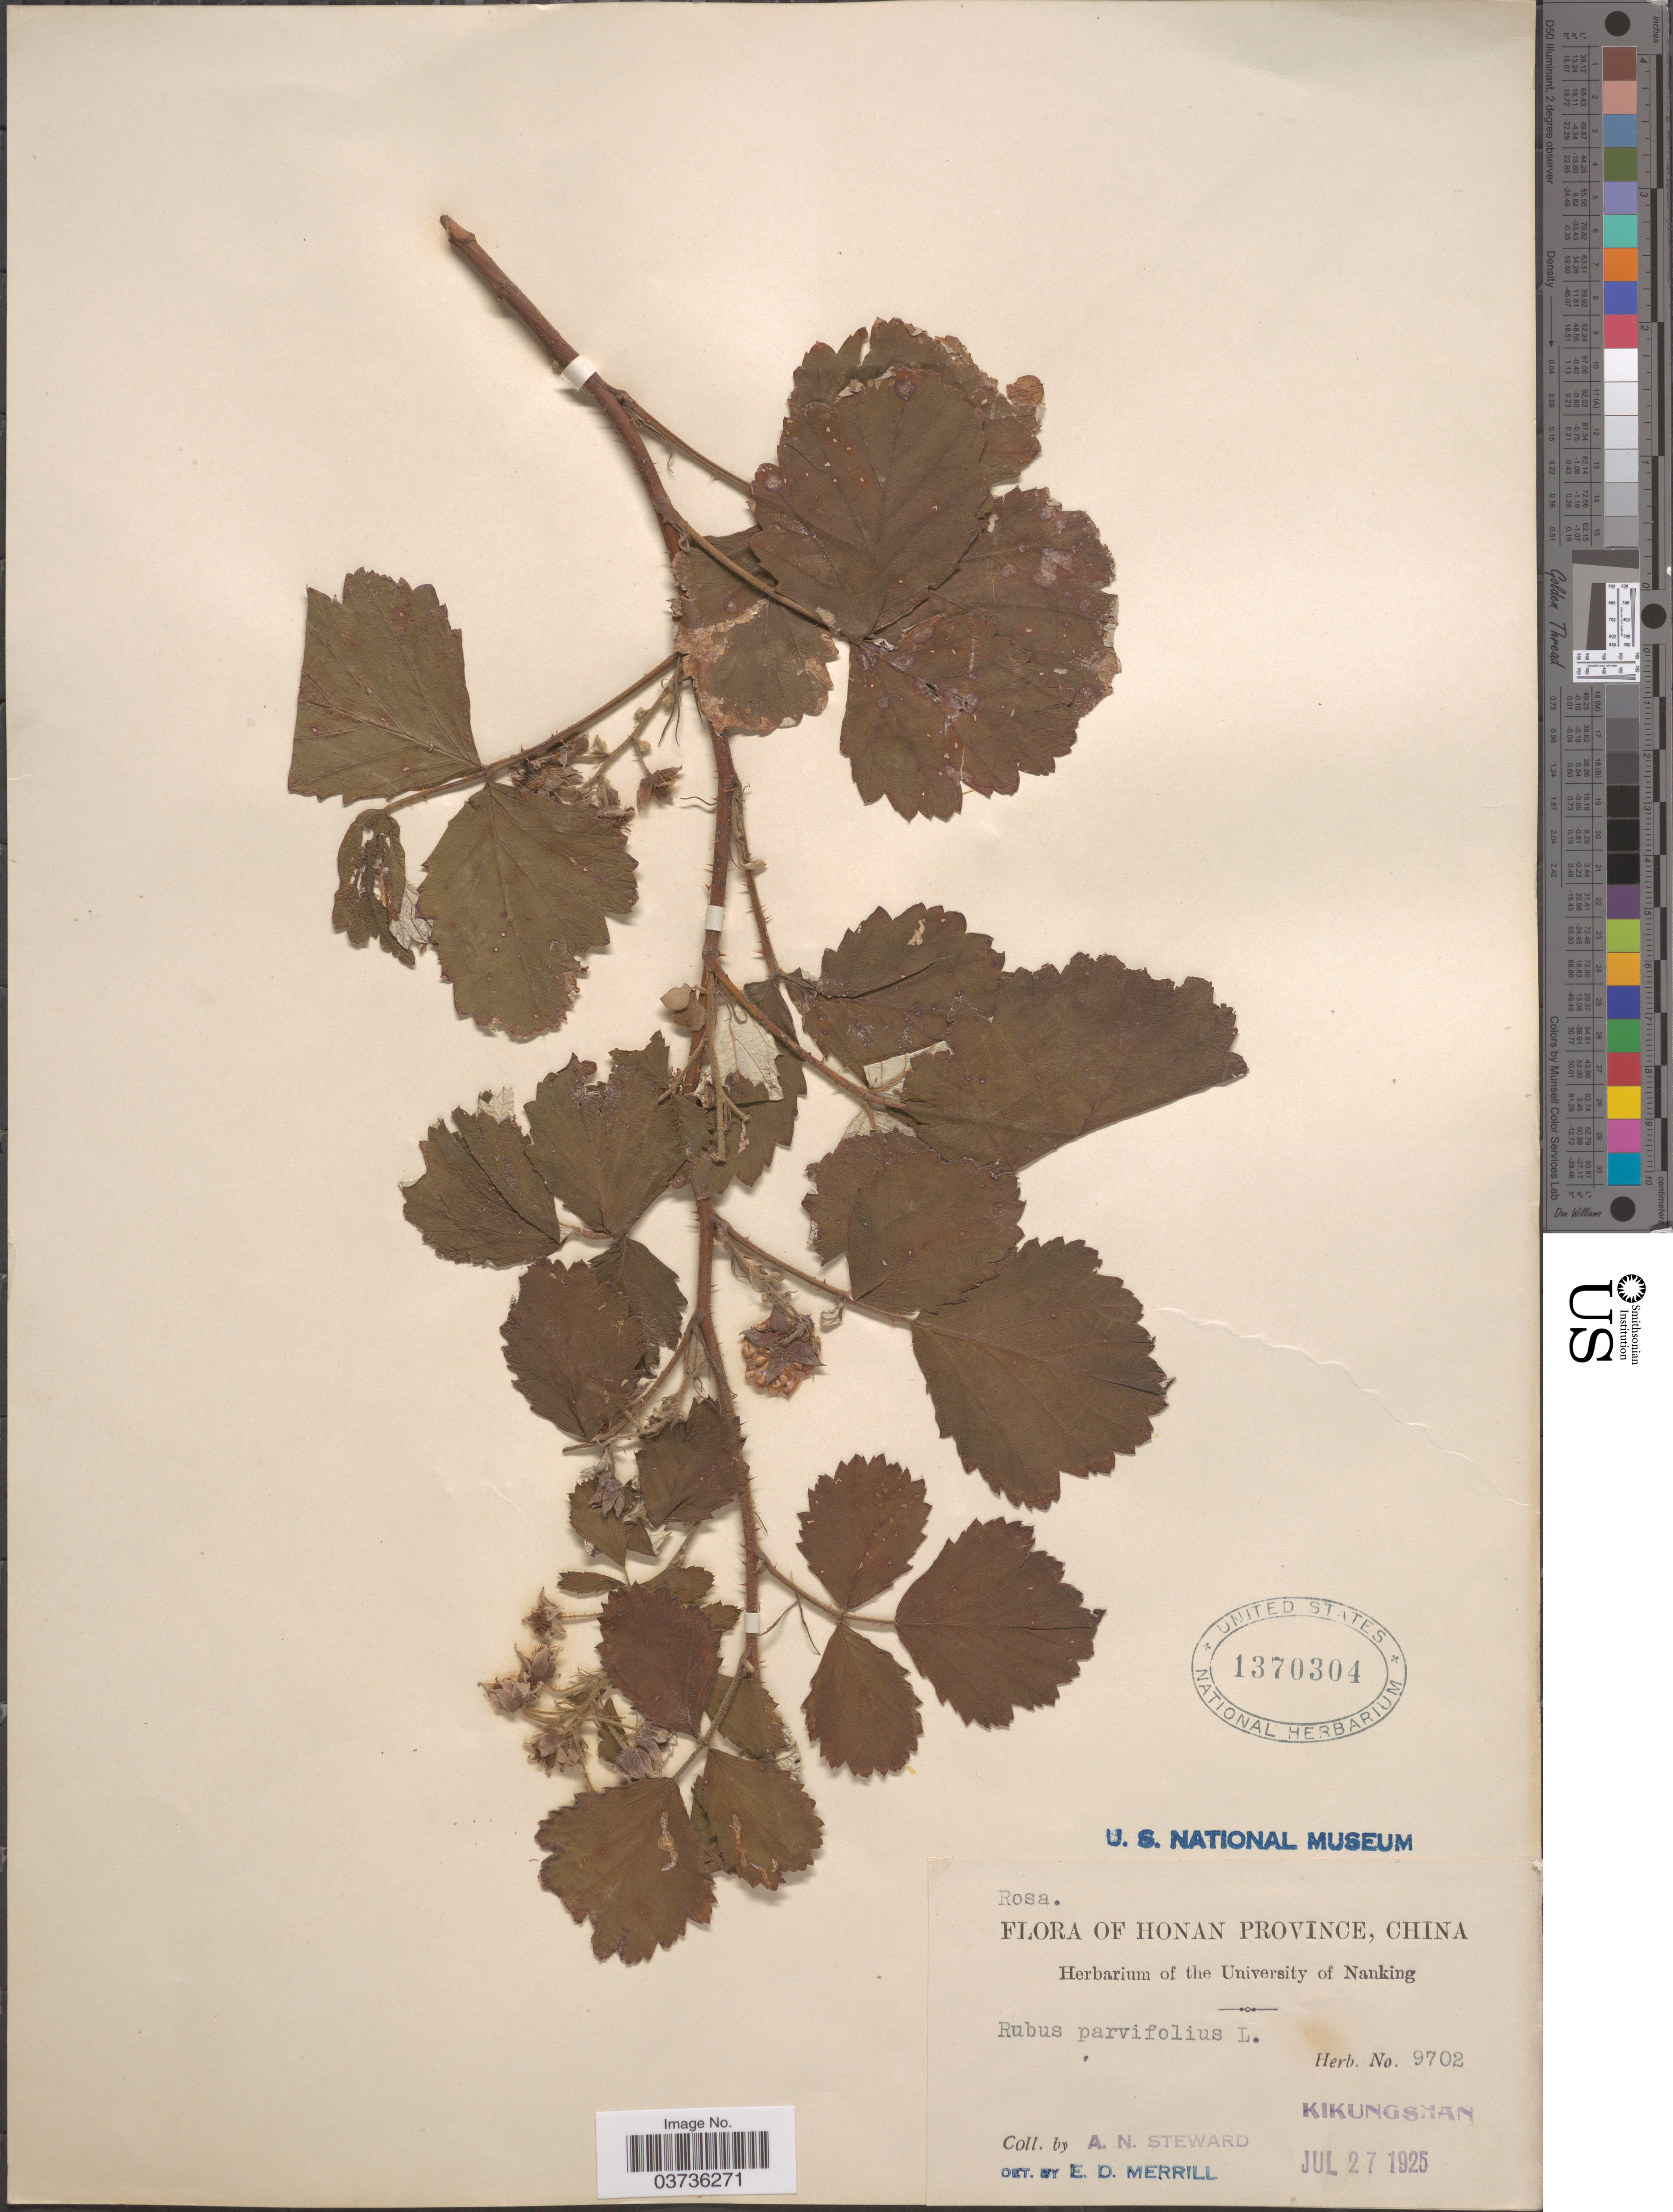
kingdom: Plantae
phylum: Tracheophyta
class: Magnoliopsida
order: Rosales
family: Rosaceae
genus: Rubus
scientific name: Rubus parvifolius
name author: L.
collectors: A. N. Steward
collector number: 9702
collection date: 1925-07-27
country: China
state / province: Henan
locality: Honan Province. Kikungshan.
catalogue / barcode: US 1370304